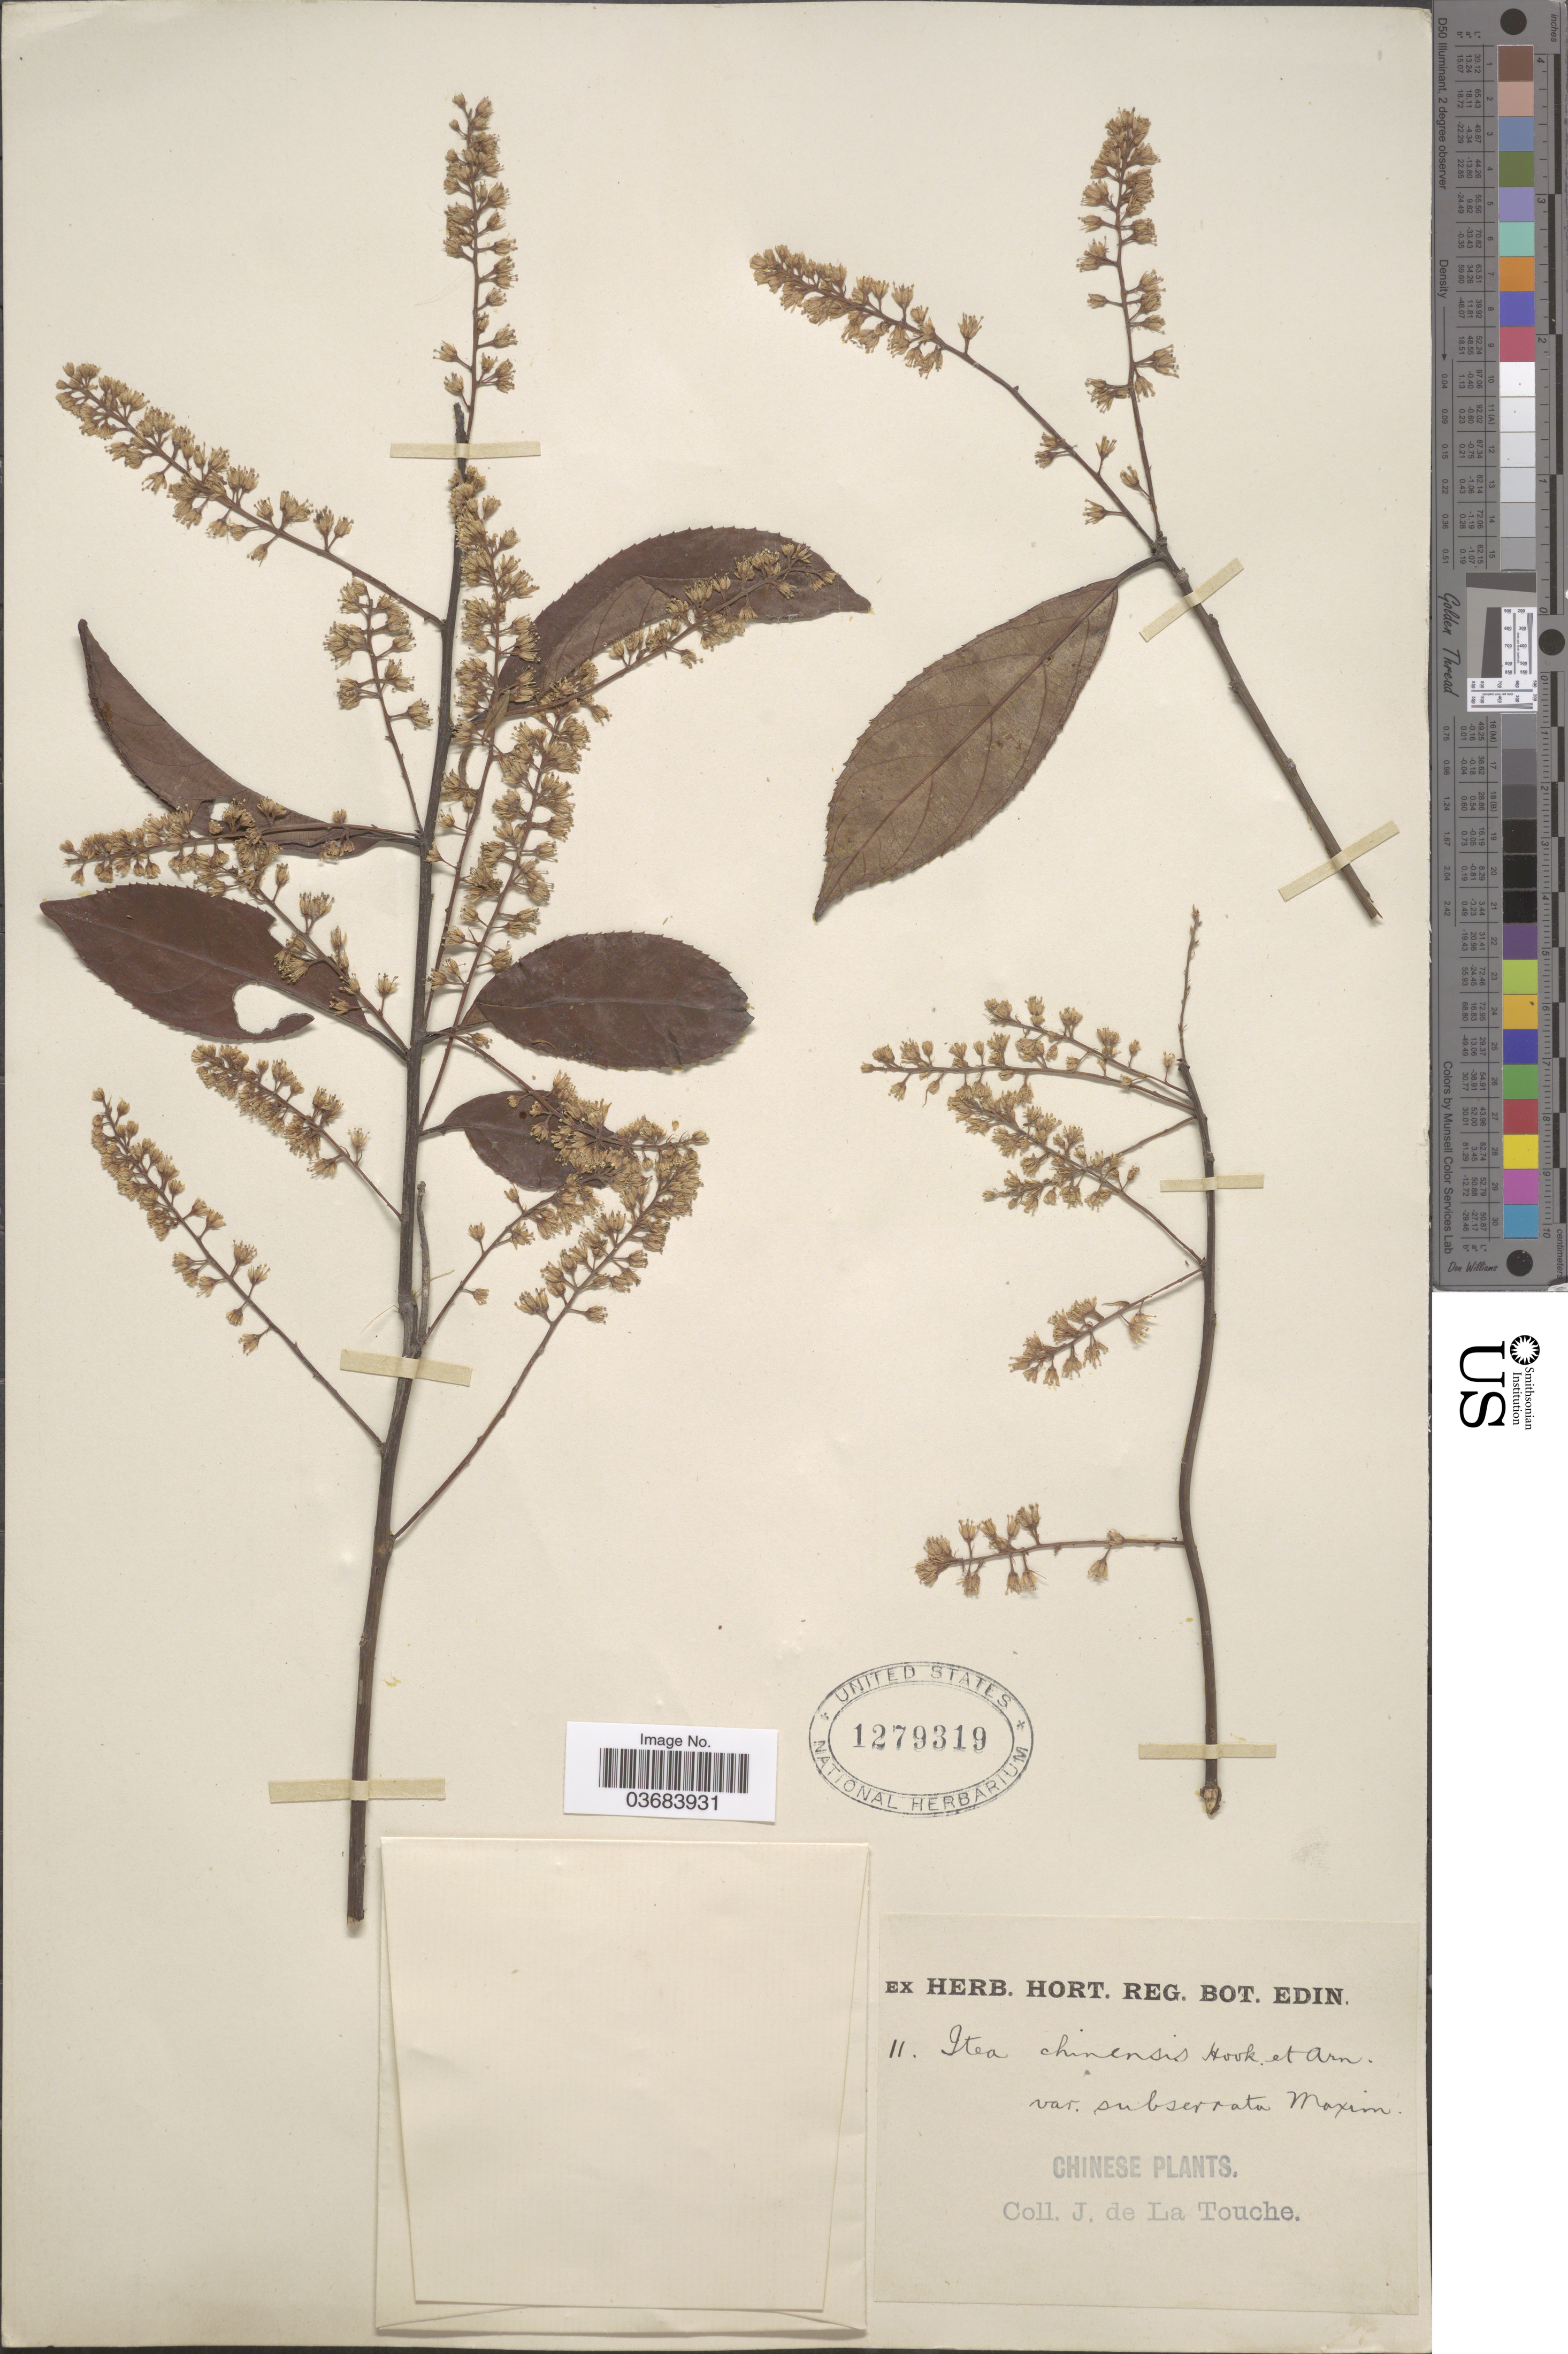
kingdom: Plantae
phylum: Tracheophyta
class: Magnoliopsida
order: Saxifragales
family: Iteaceae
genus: Itea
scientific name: Itea chinensis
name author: W. Hook. & H.J. Arn.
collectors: J. de la Touche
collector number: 11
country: China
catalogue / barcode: US 1279319